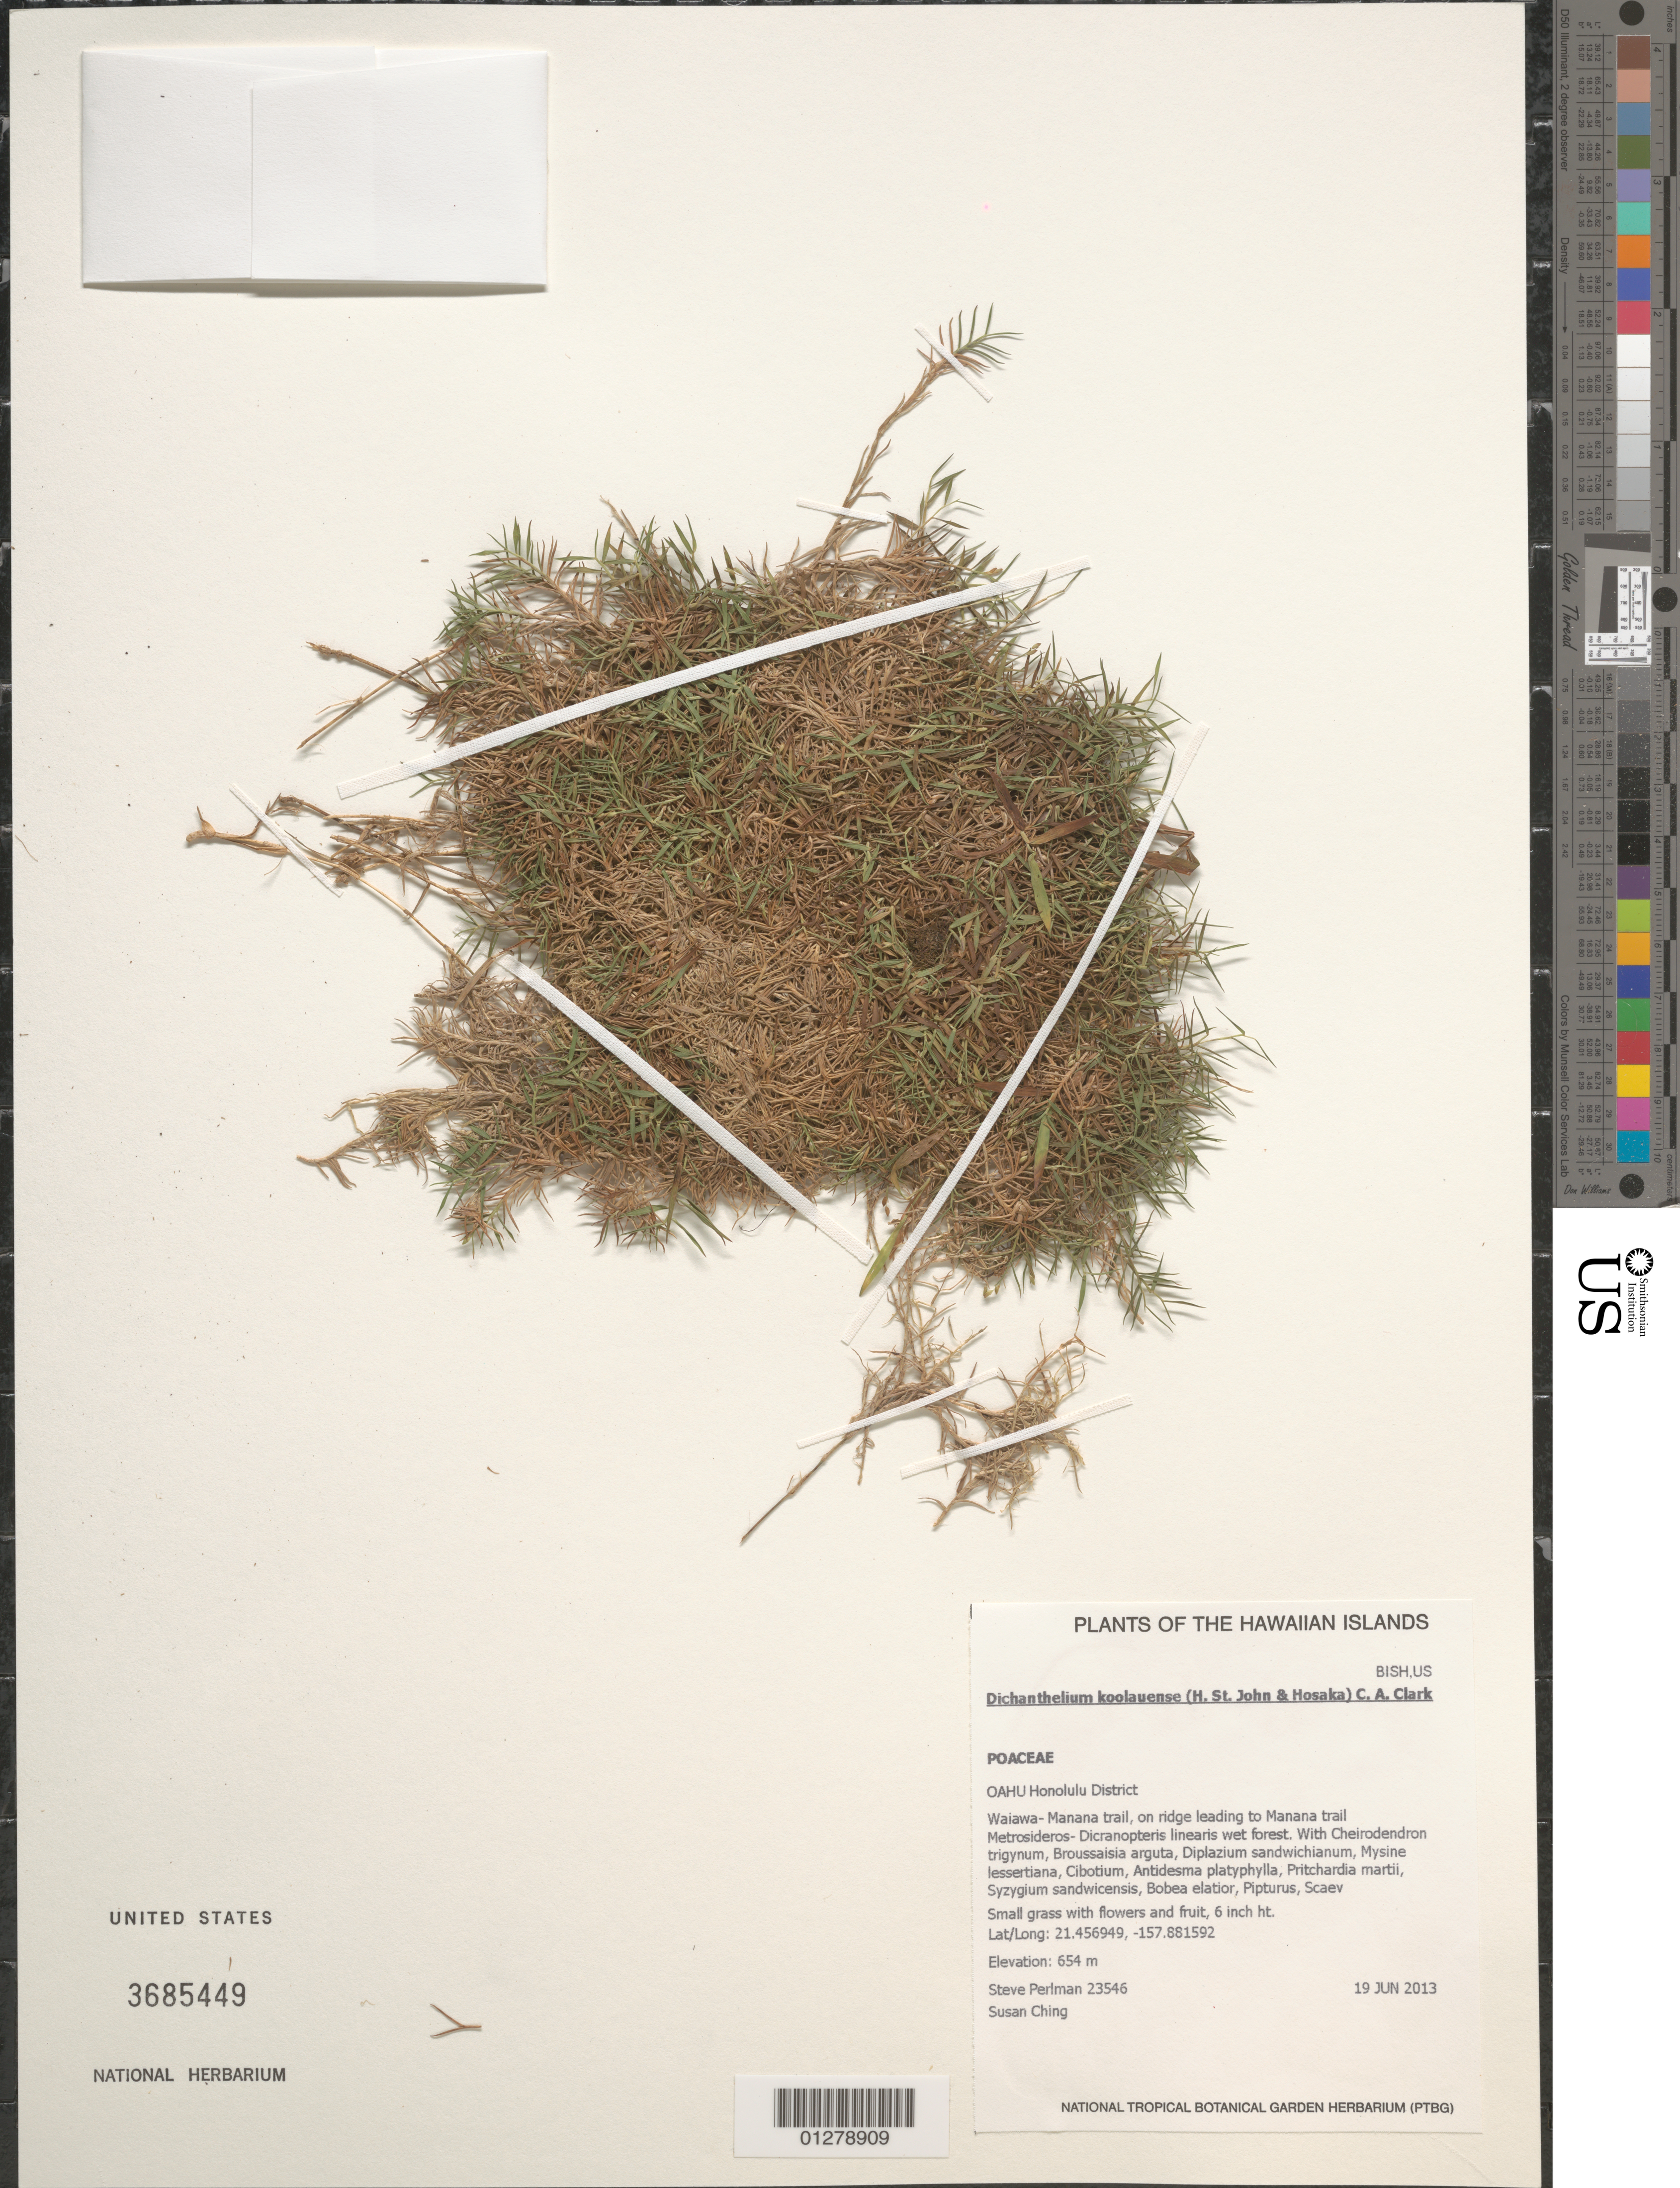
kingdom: Plantae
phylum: Tracheophyta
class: Liliopsida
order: Poales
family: Poaceae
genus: Dichanthelium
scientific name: Dichanthelium koolauense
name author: (H. St. John & Hosaka) C.A. Clark & Gould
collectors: S. P. Perlman & S. Ching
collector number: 23546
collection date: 2013-06-19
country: United States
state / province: Hawaii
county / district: Honolulu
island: Oahu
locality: Waiawa-Manana Trail, on ridge leading to Manana trail.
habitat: Wet forest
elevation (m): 654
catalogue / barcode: US 3685449